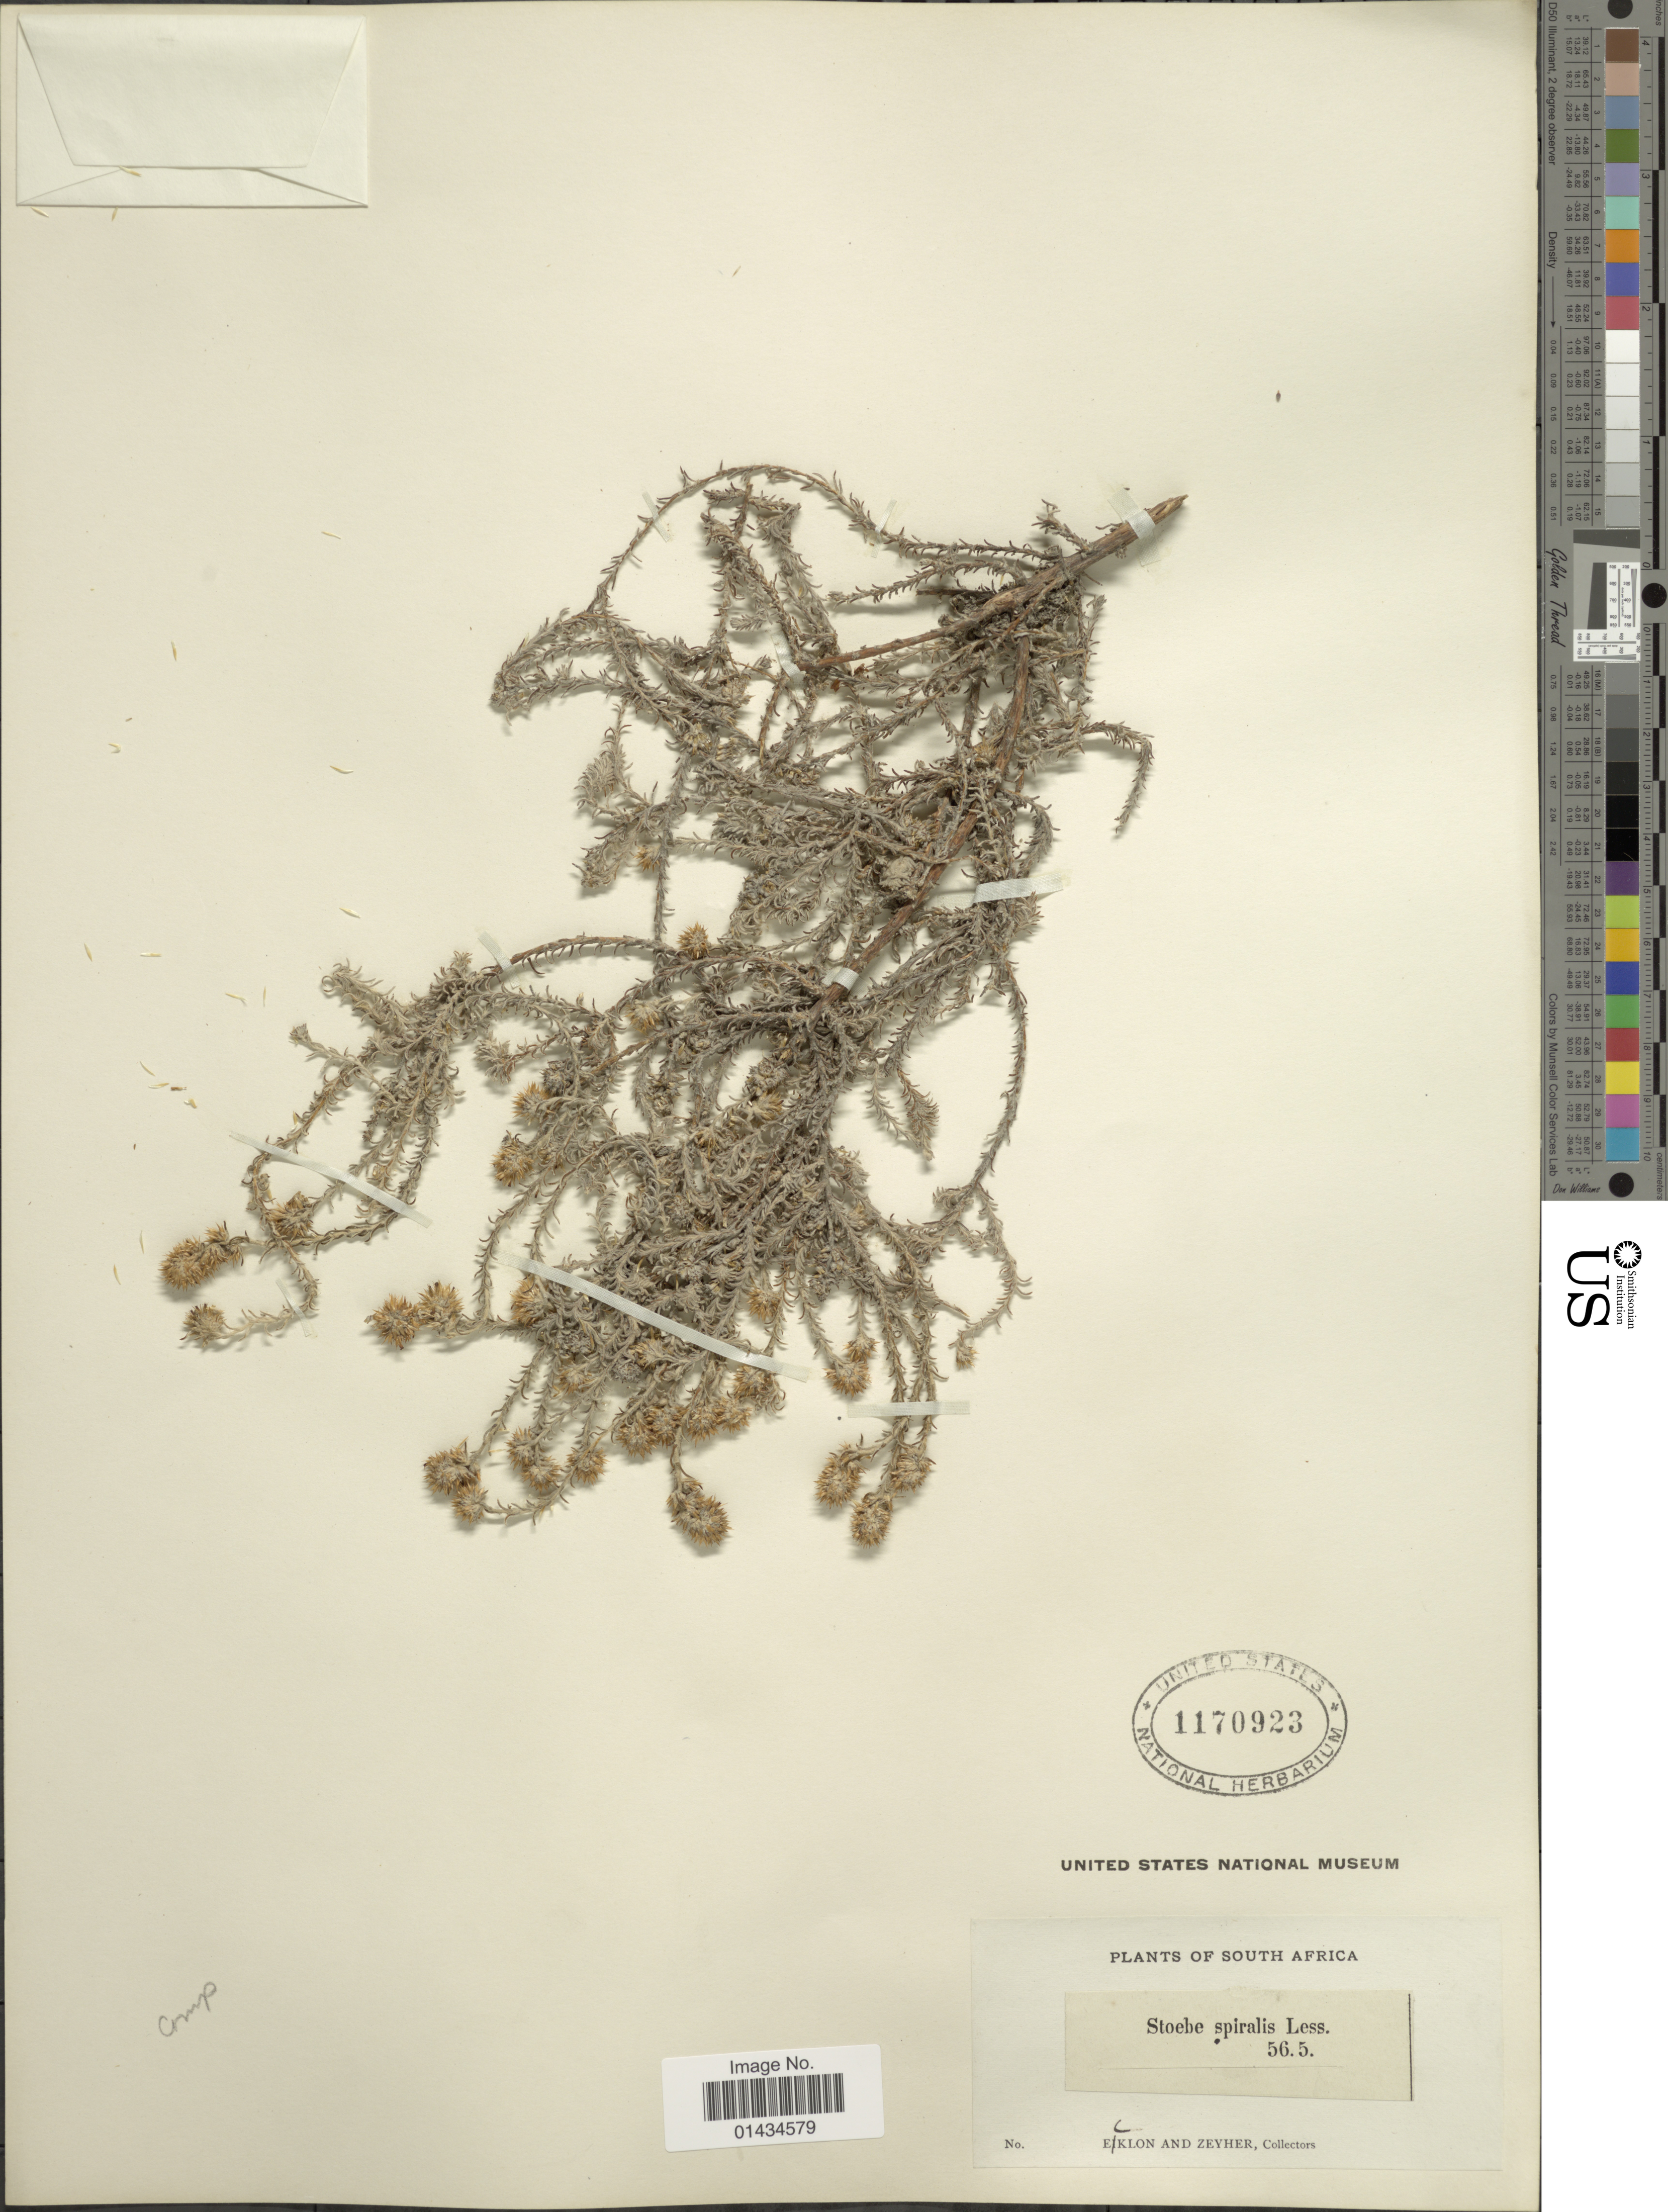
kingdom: Plantae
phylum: Tracheophyta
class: Magnoliopsida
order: Asterales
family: Asteraceae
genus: Stoebe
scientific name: Stoebe spiralis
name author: Less.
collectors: -. Ecklon & -. Zeyher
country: South Africa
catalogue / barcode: US 1170923